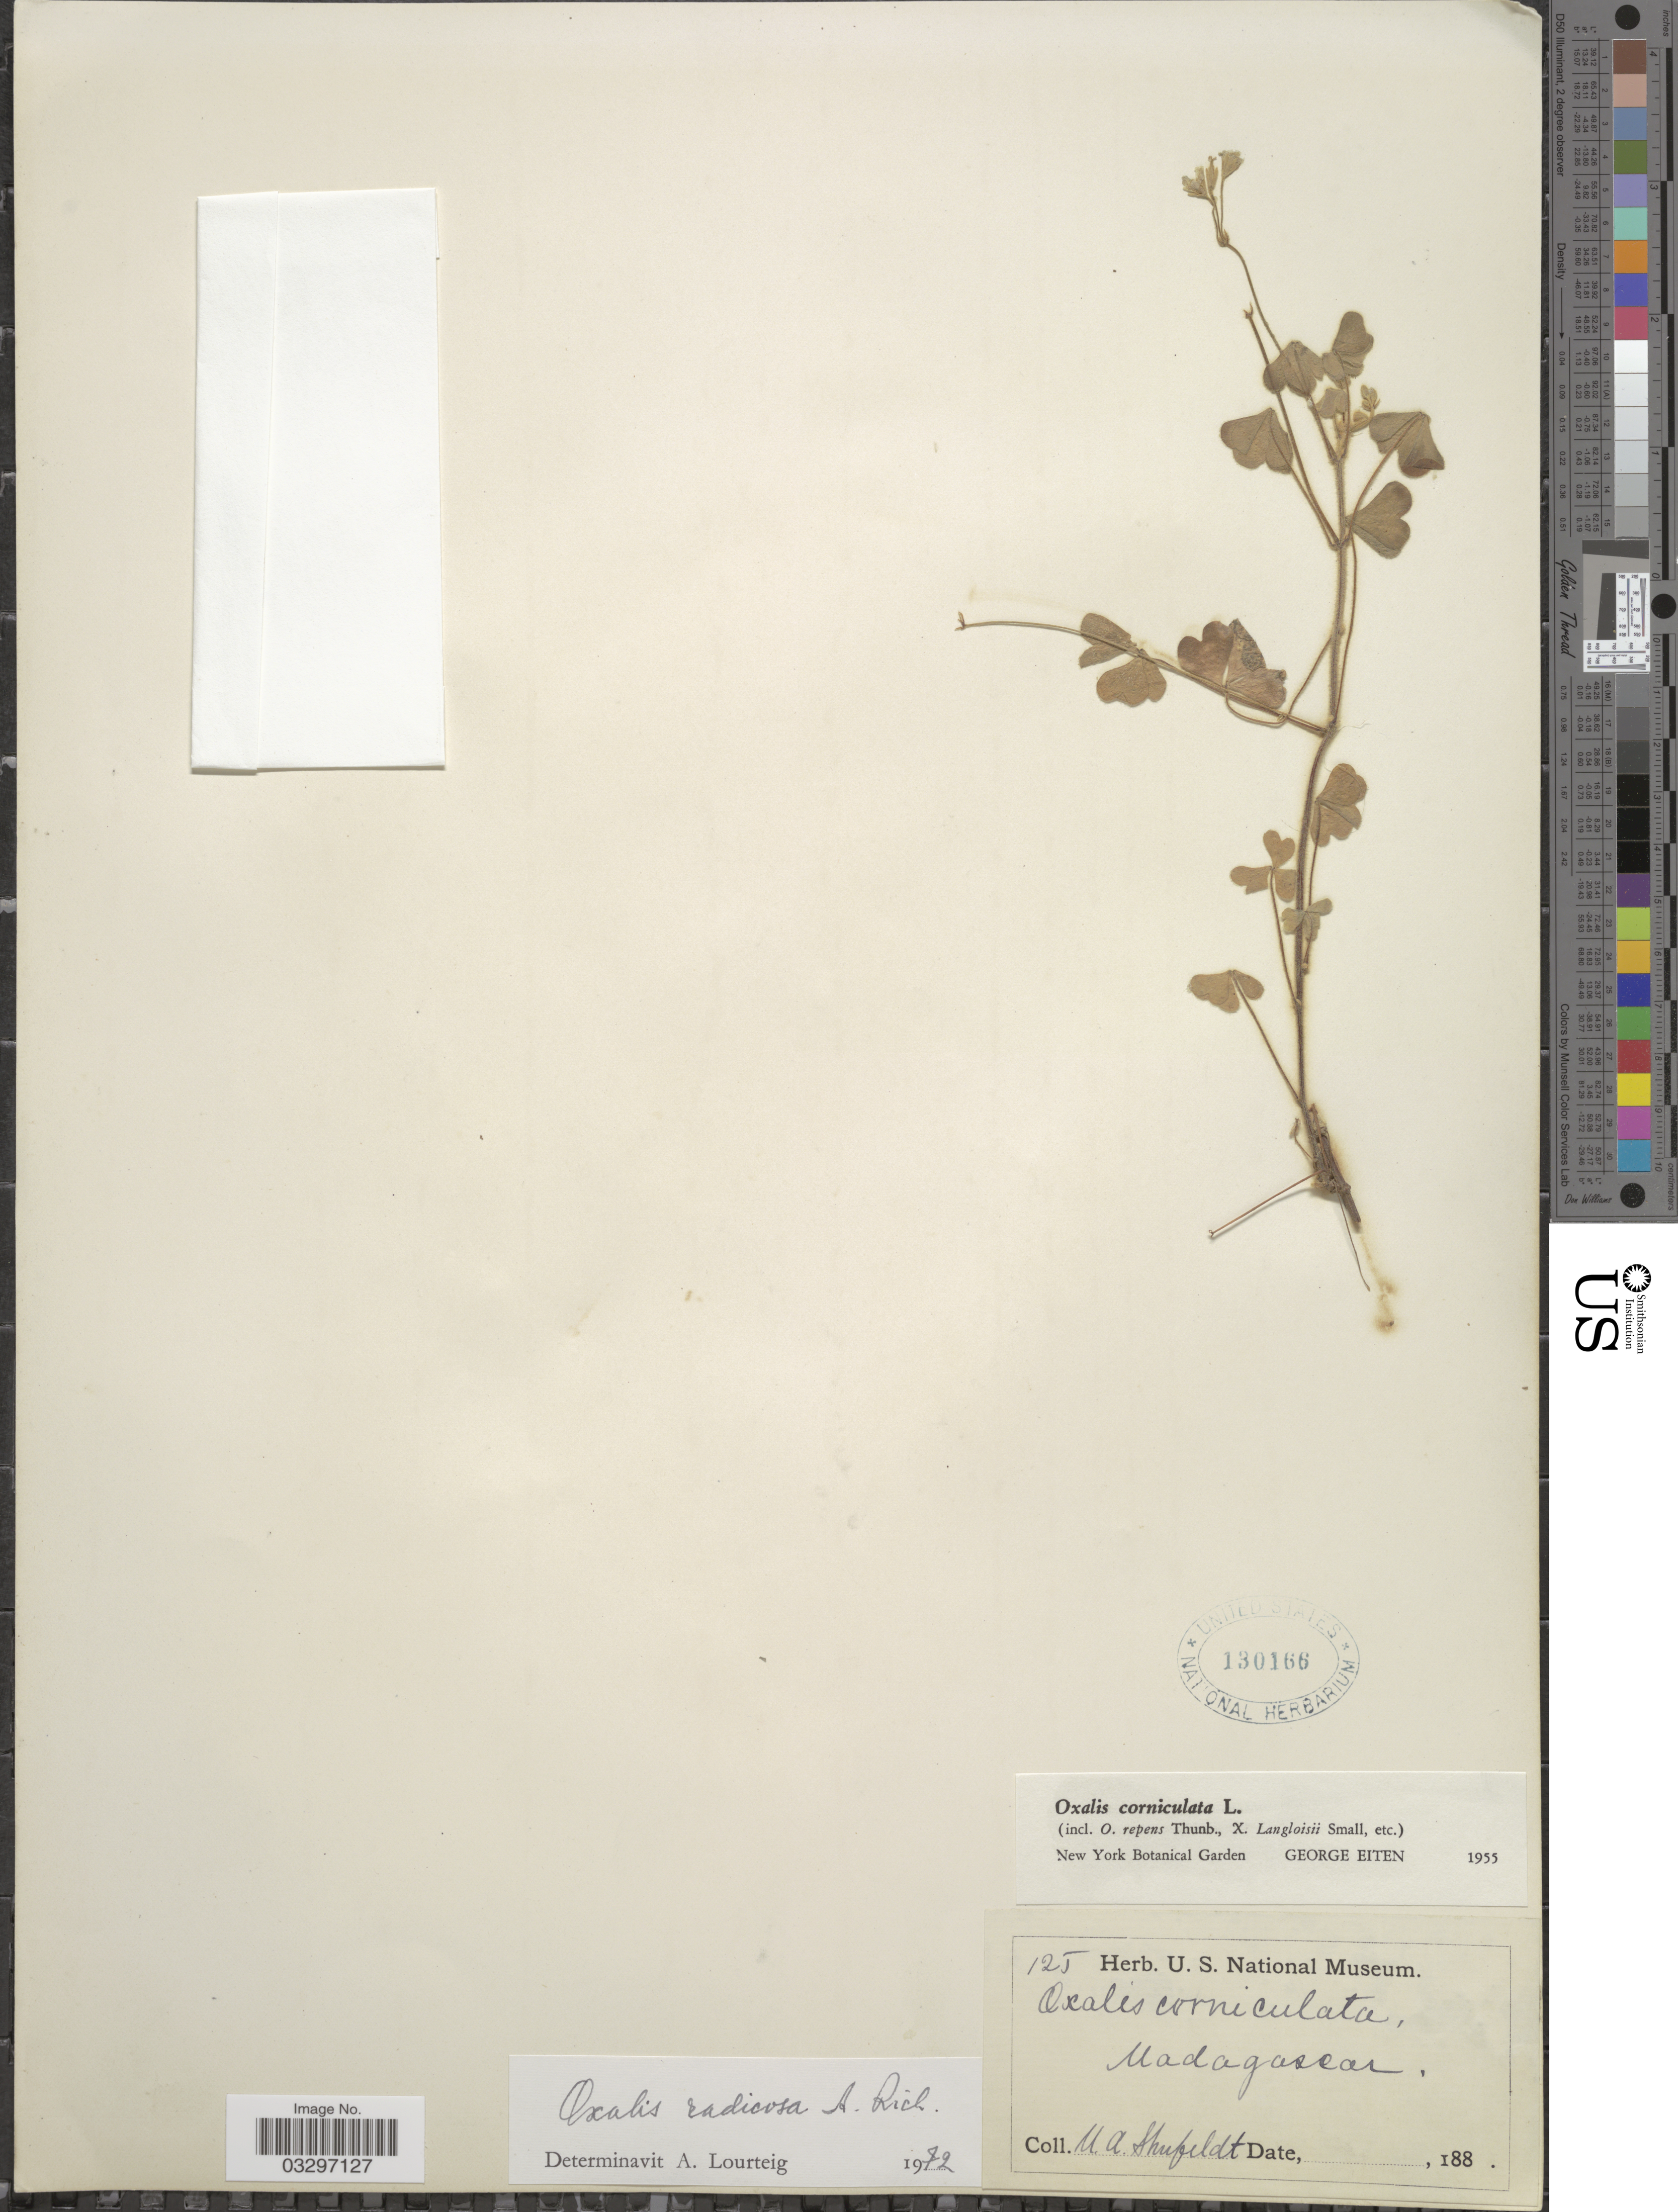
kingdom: Plantae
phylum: Tracheophyta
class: Magnoliopsida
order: Oxalidales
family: Oxalidaceae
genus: Oxalis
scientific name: Oxalis radicosa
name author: A. Rich.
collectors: M. Shufeldt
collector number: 125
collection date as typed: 188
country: Madagascar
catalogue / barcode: US 130166